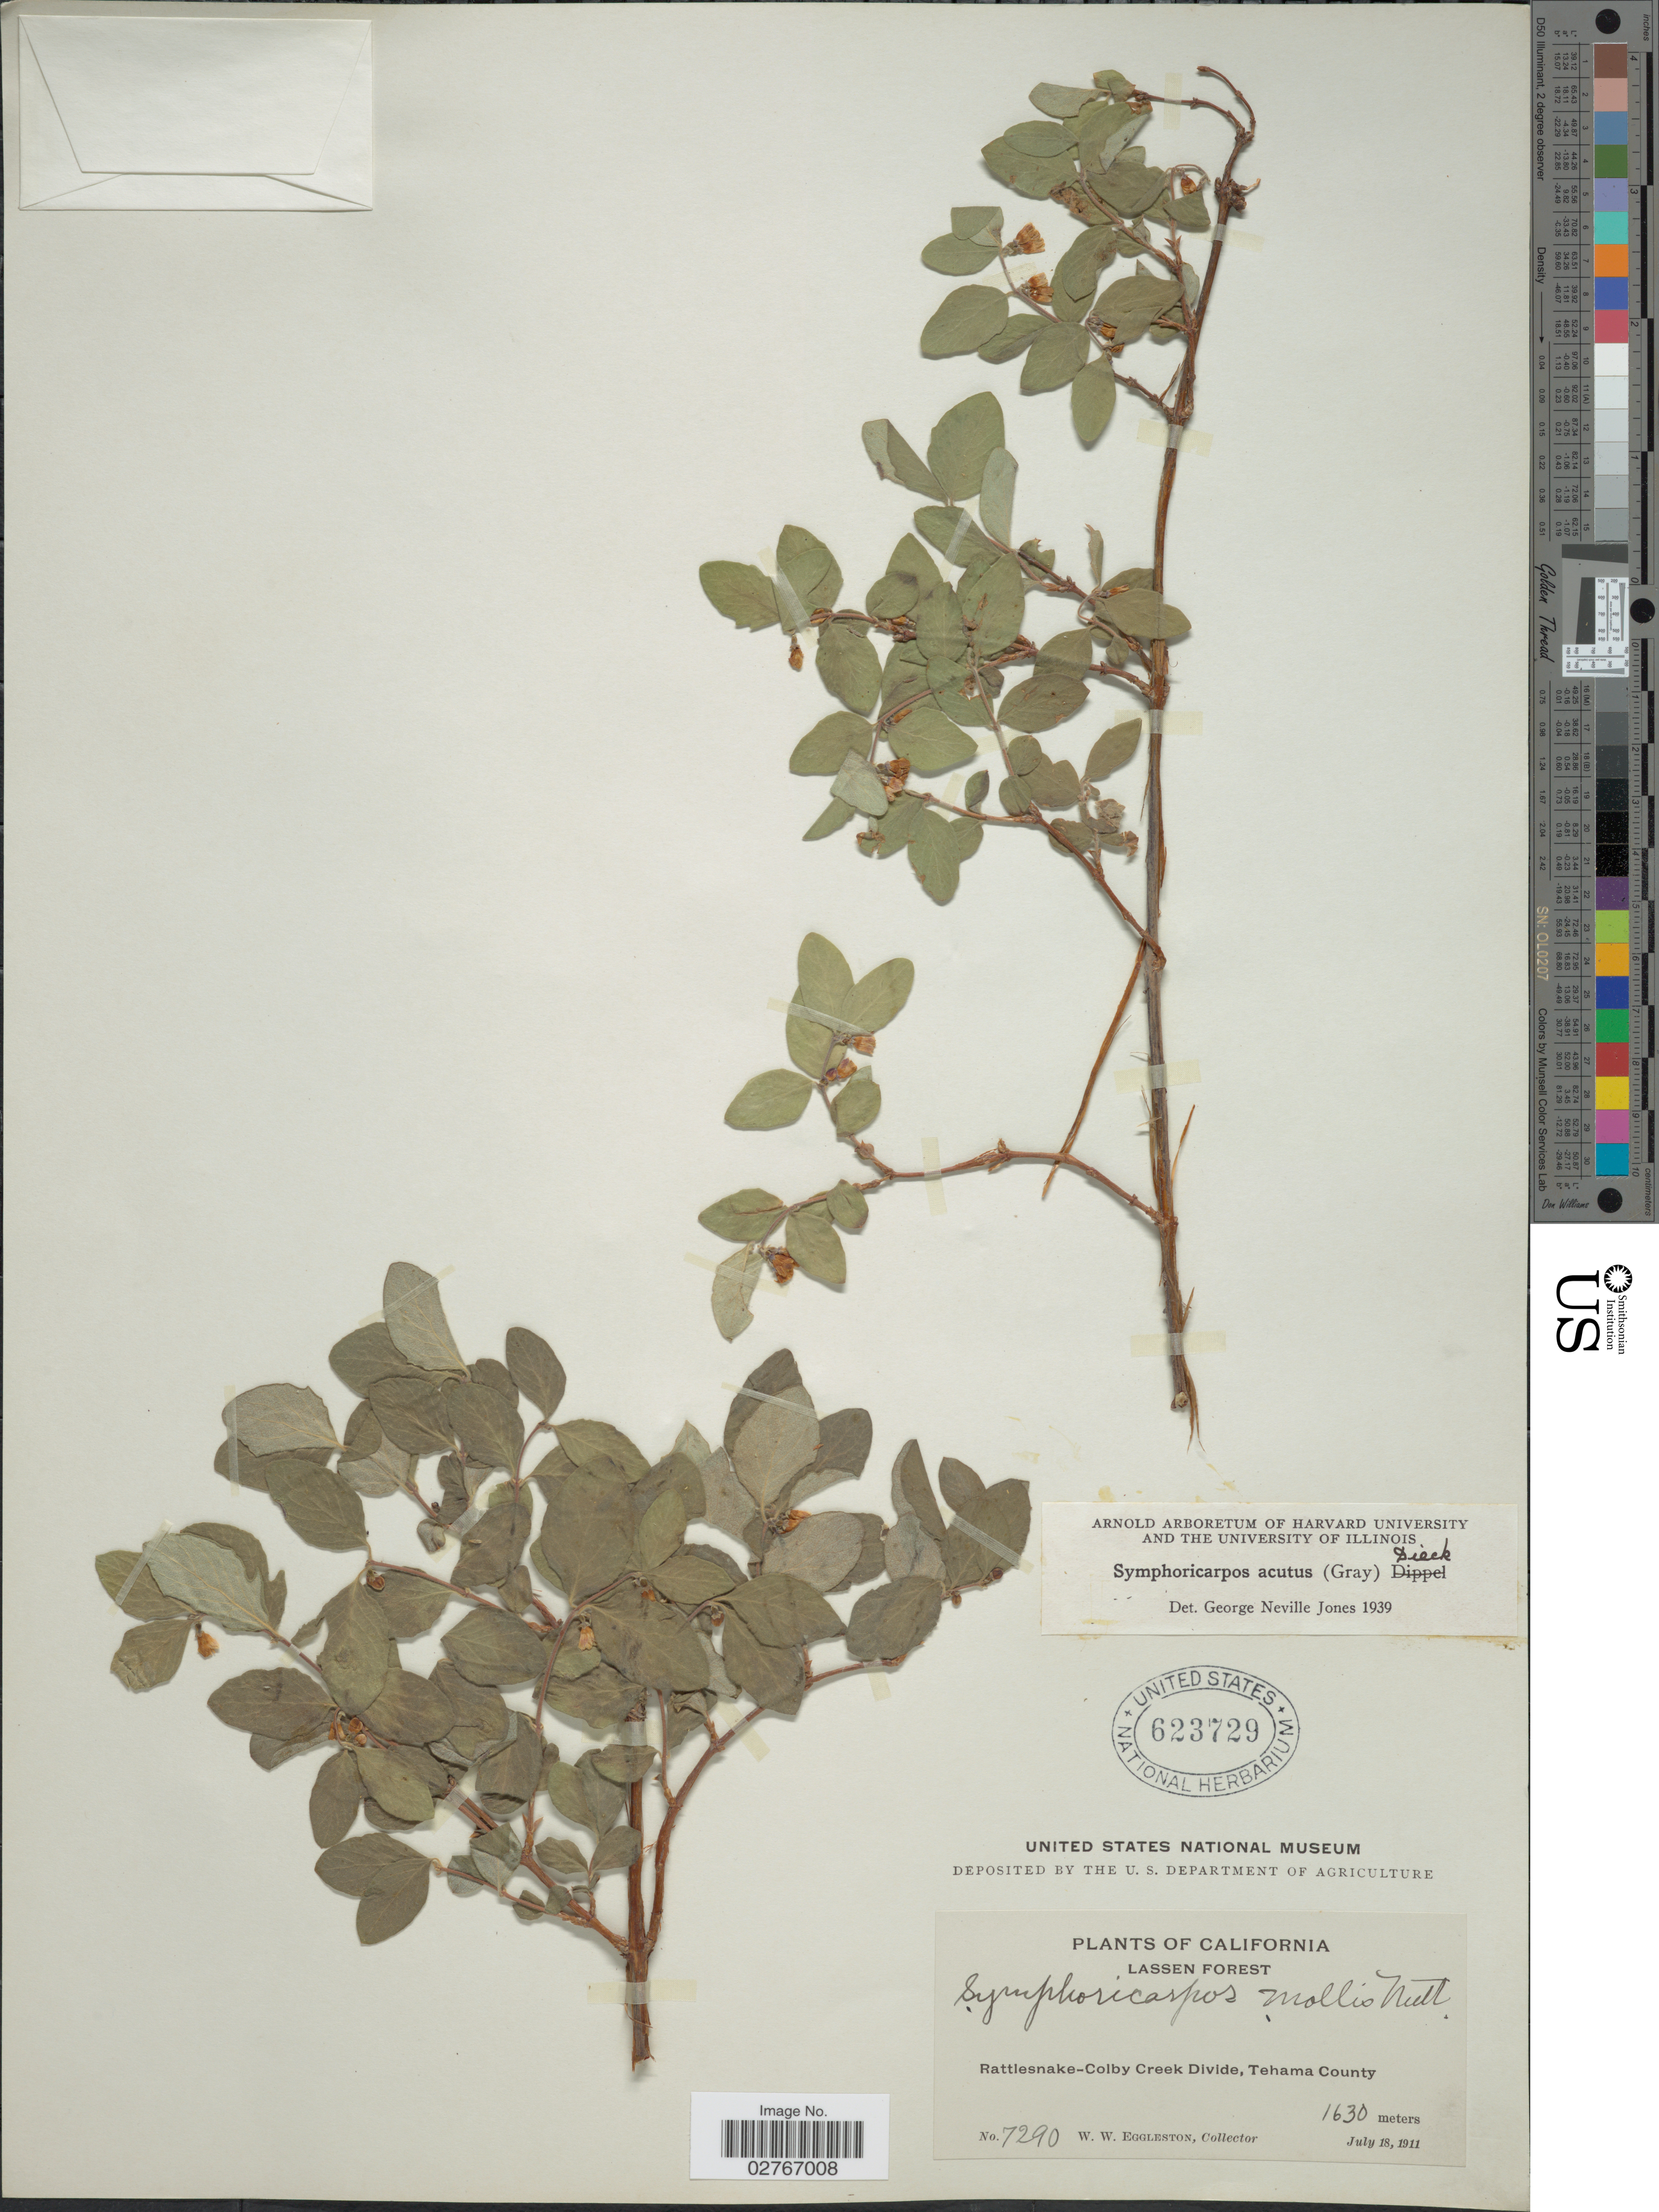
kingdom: Plantae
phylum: Tracheophyta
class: Magnoliopsida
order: Dipsacales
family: Caprifoliaceae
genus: Symphoricarpos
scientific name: Symphoricarpos acutus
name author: (A. Gray) Dieck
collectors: W. W. Eggleston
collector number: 7290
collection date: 1911-07-18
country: United States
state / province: California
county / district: Tehama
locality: Lassen Forest. Rattlesnake-Colby Creek Divide, Tehama County.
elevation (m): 1630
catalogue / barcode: US 623729